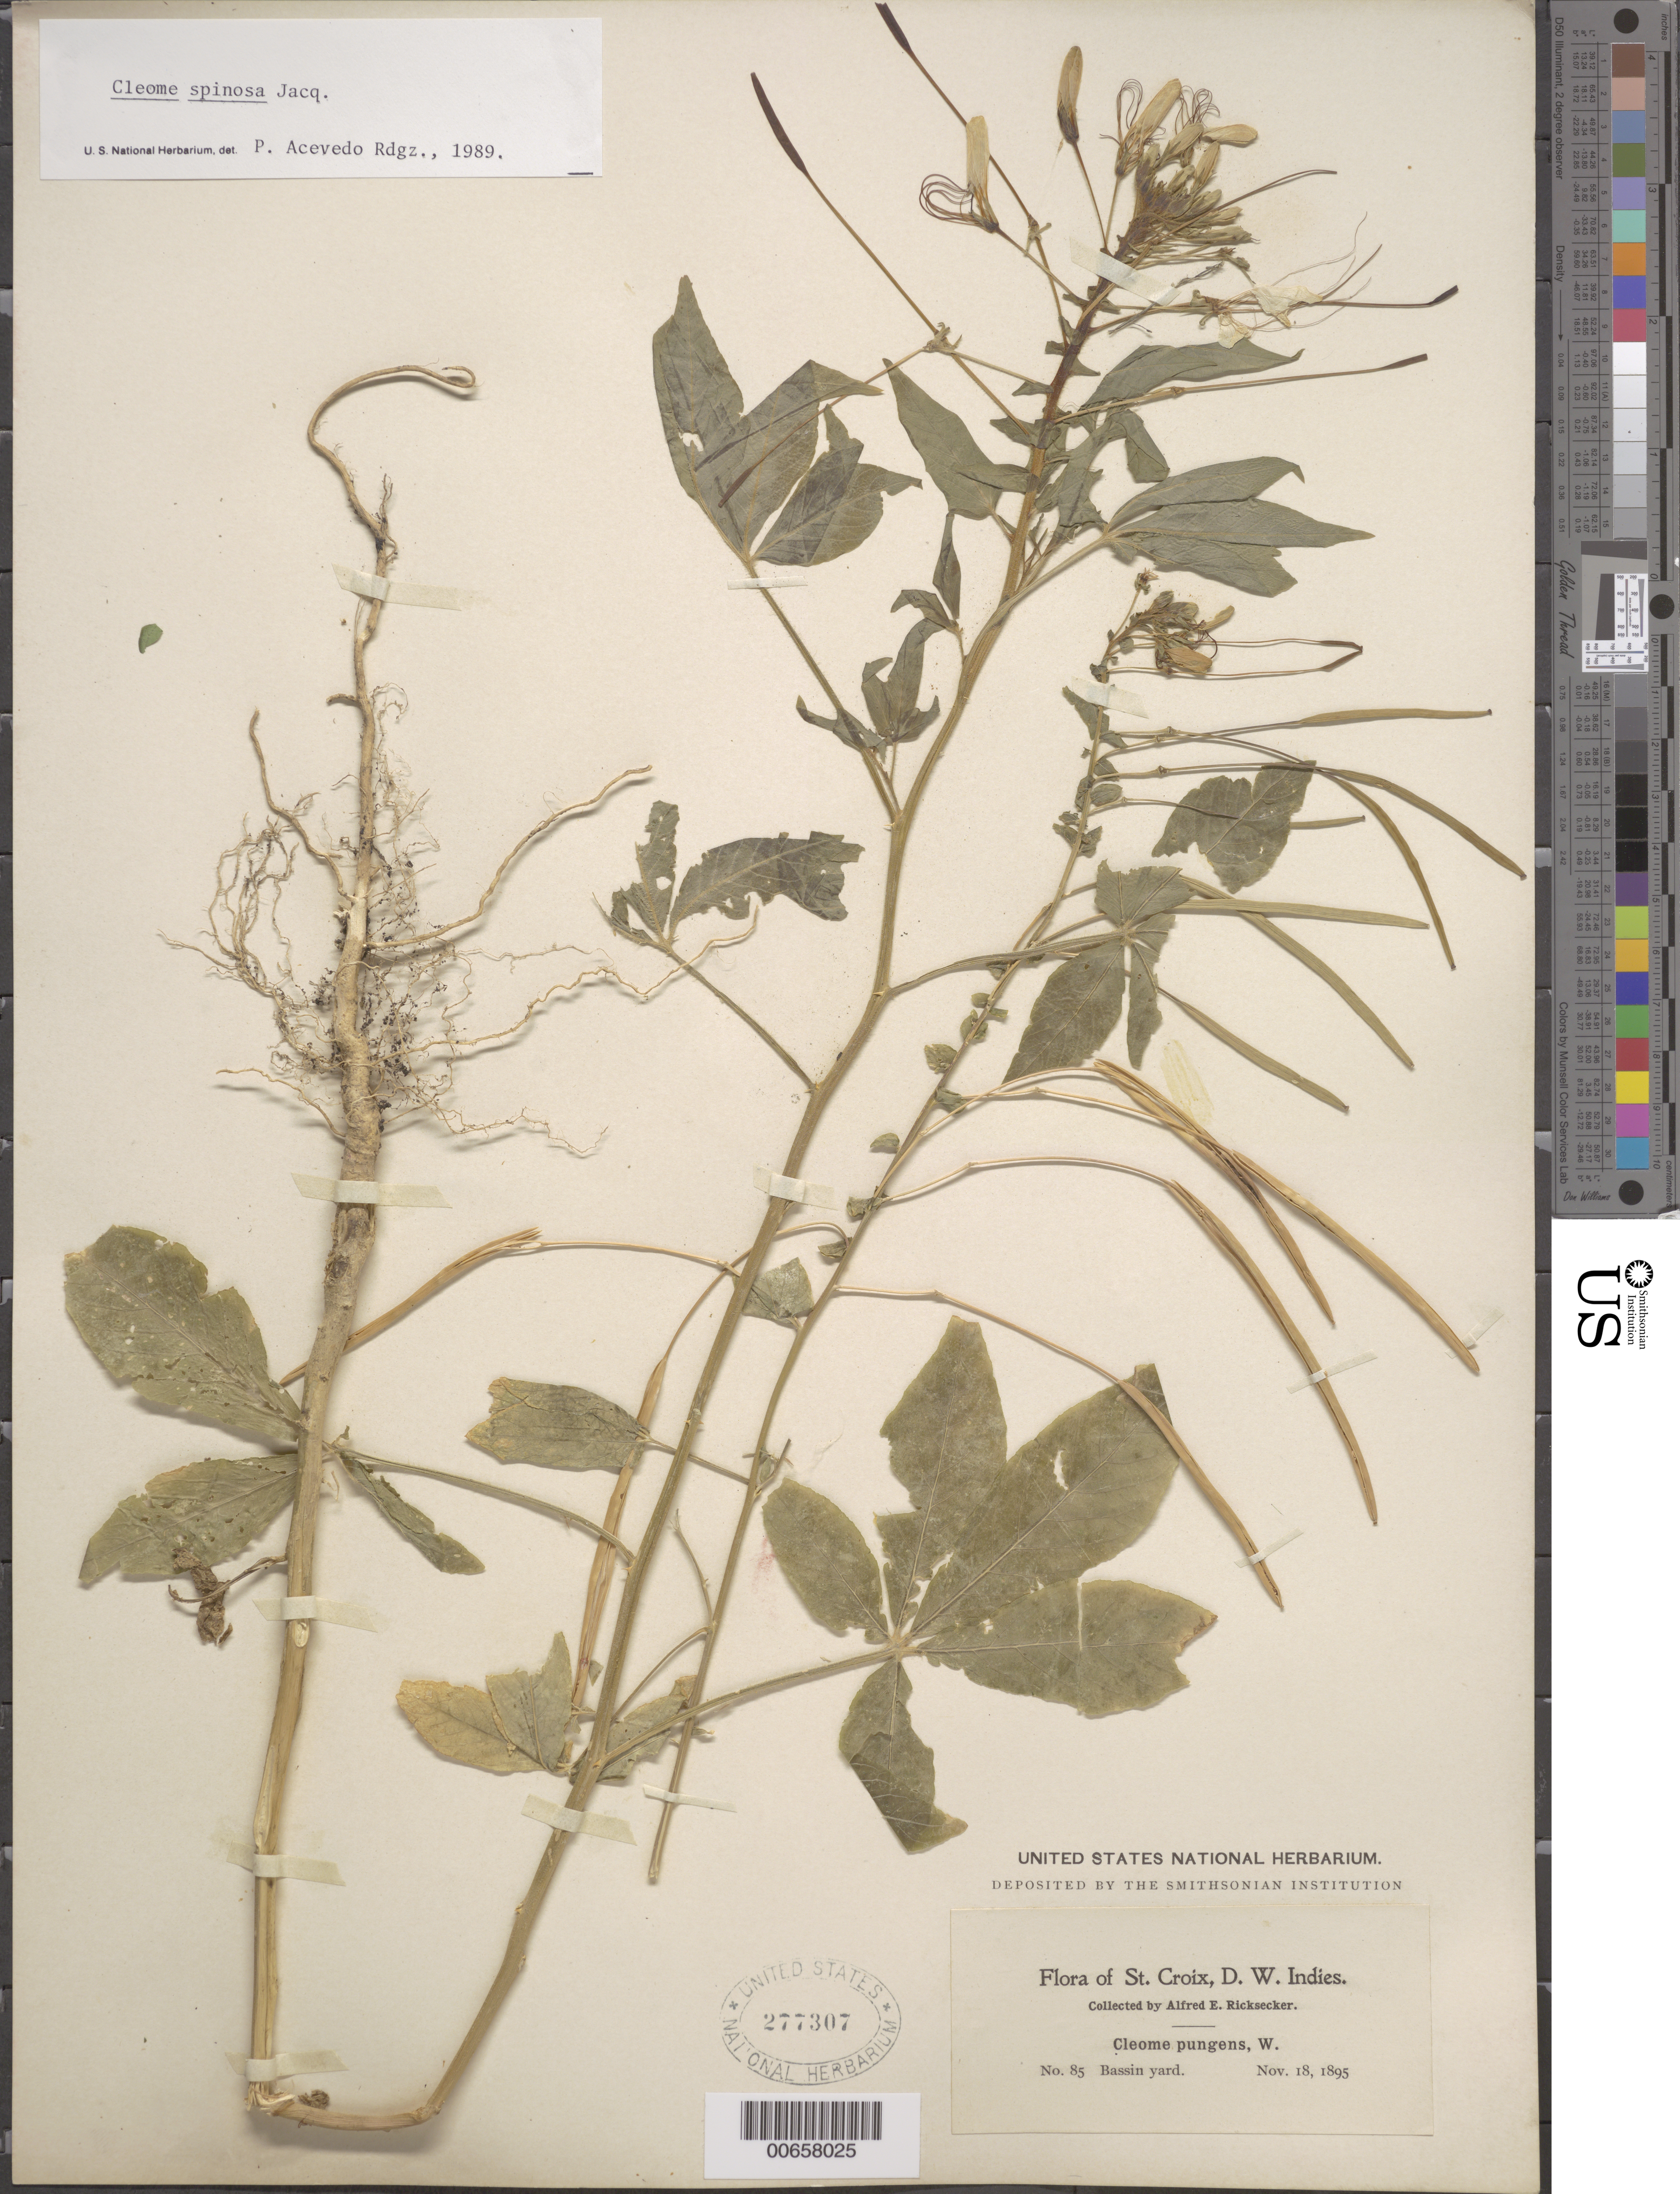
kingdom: Plantae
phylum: Tracheophyta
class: Magnoliopsida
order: Brassicales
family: Cleomaceae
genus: Tarenaya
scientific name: Tarenaya spinosa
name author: (Jacq.) Raf.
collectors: A. E. Ricksecker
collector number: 85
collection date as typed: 18 Nov 1895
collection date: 1895-11-18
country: U.S. Virgin Islands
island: St. Croix Island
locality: Bassin Yard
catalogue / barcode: US 277307